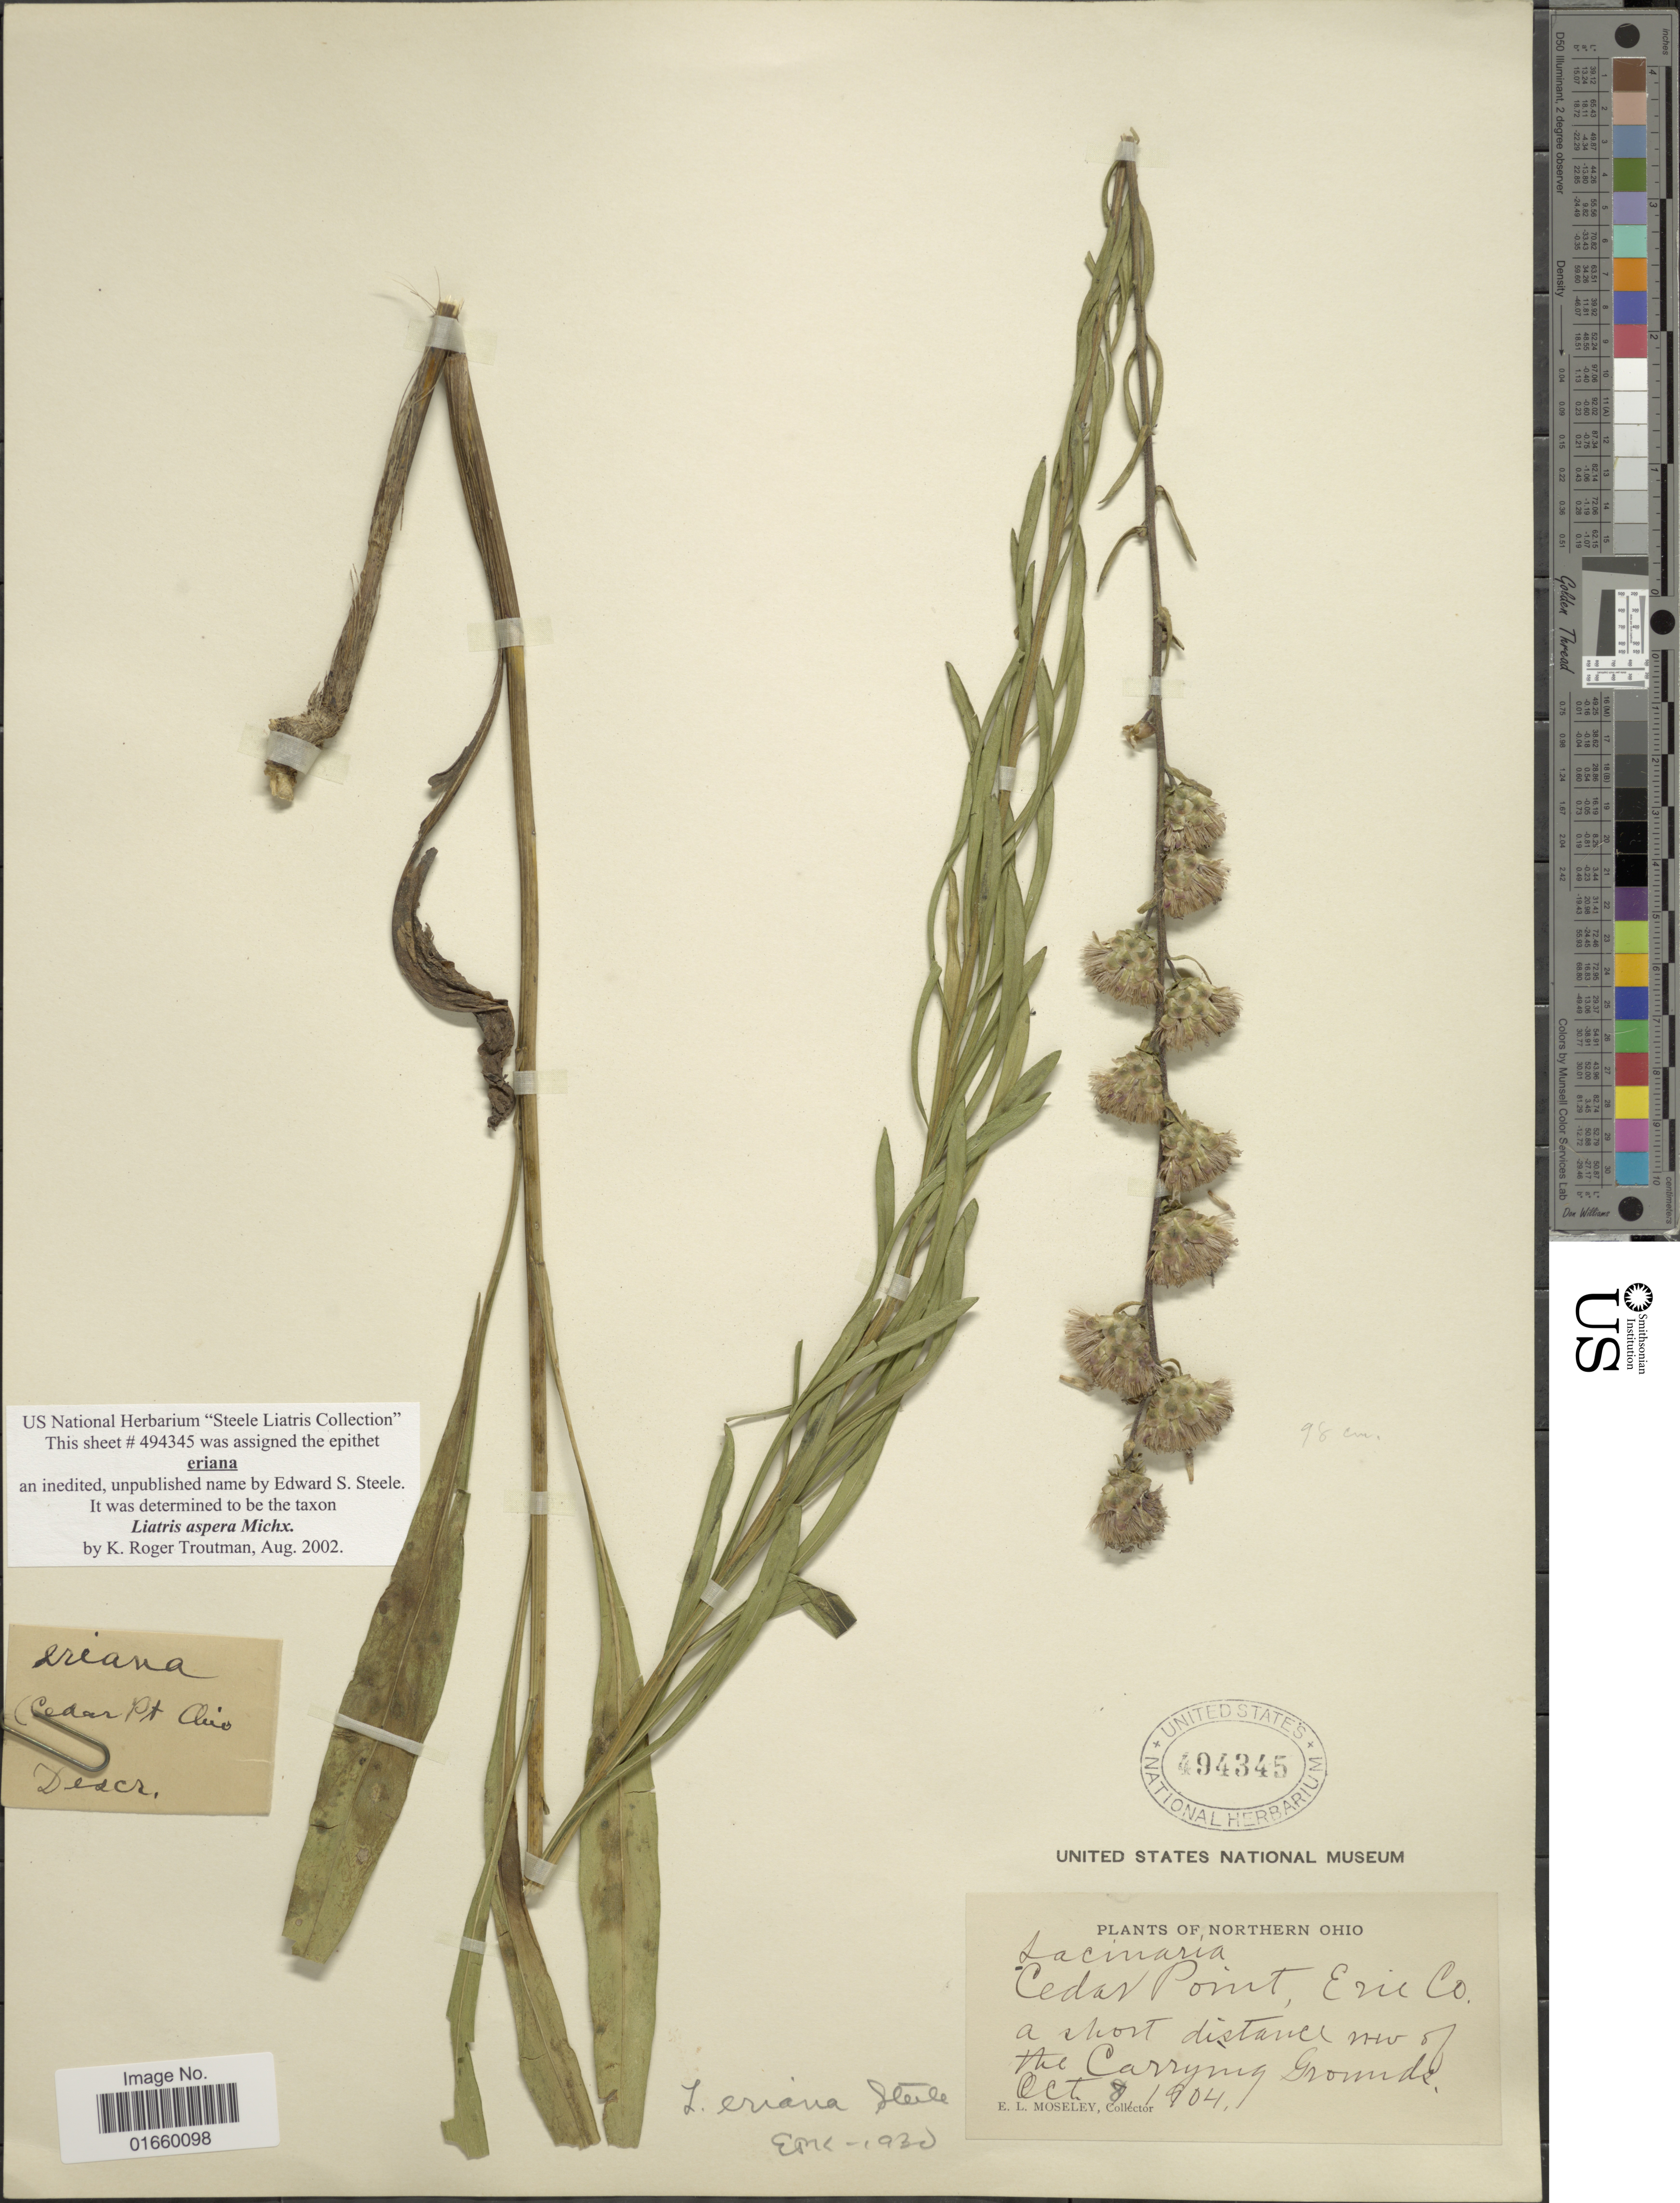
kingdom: Plantae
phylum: Tracheophyta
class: Magnoliopsida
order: Asterales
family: Asteraceae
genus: Liatris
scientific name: Liatris aspera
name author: Michx.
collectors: E. Moseley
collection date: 1904-10-07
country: United States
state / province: Ohio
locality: Cedar Point, Erie Co.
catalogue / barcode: US 494345